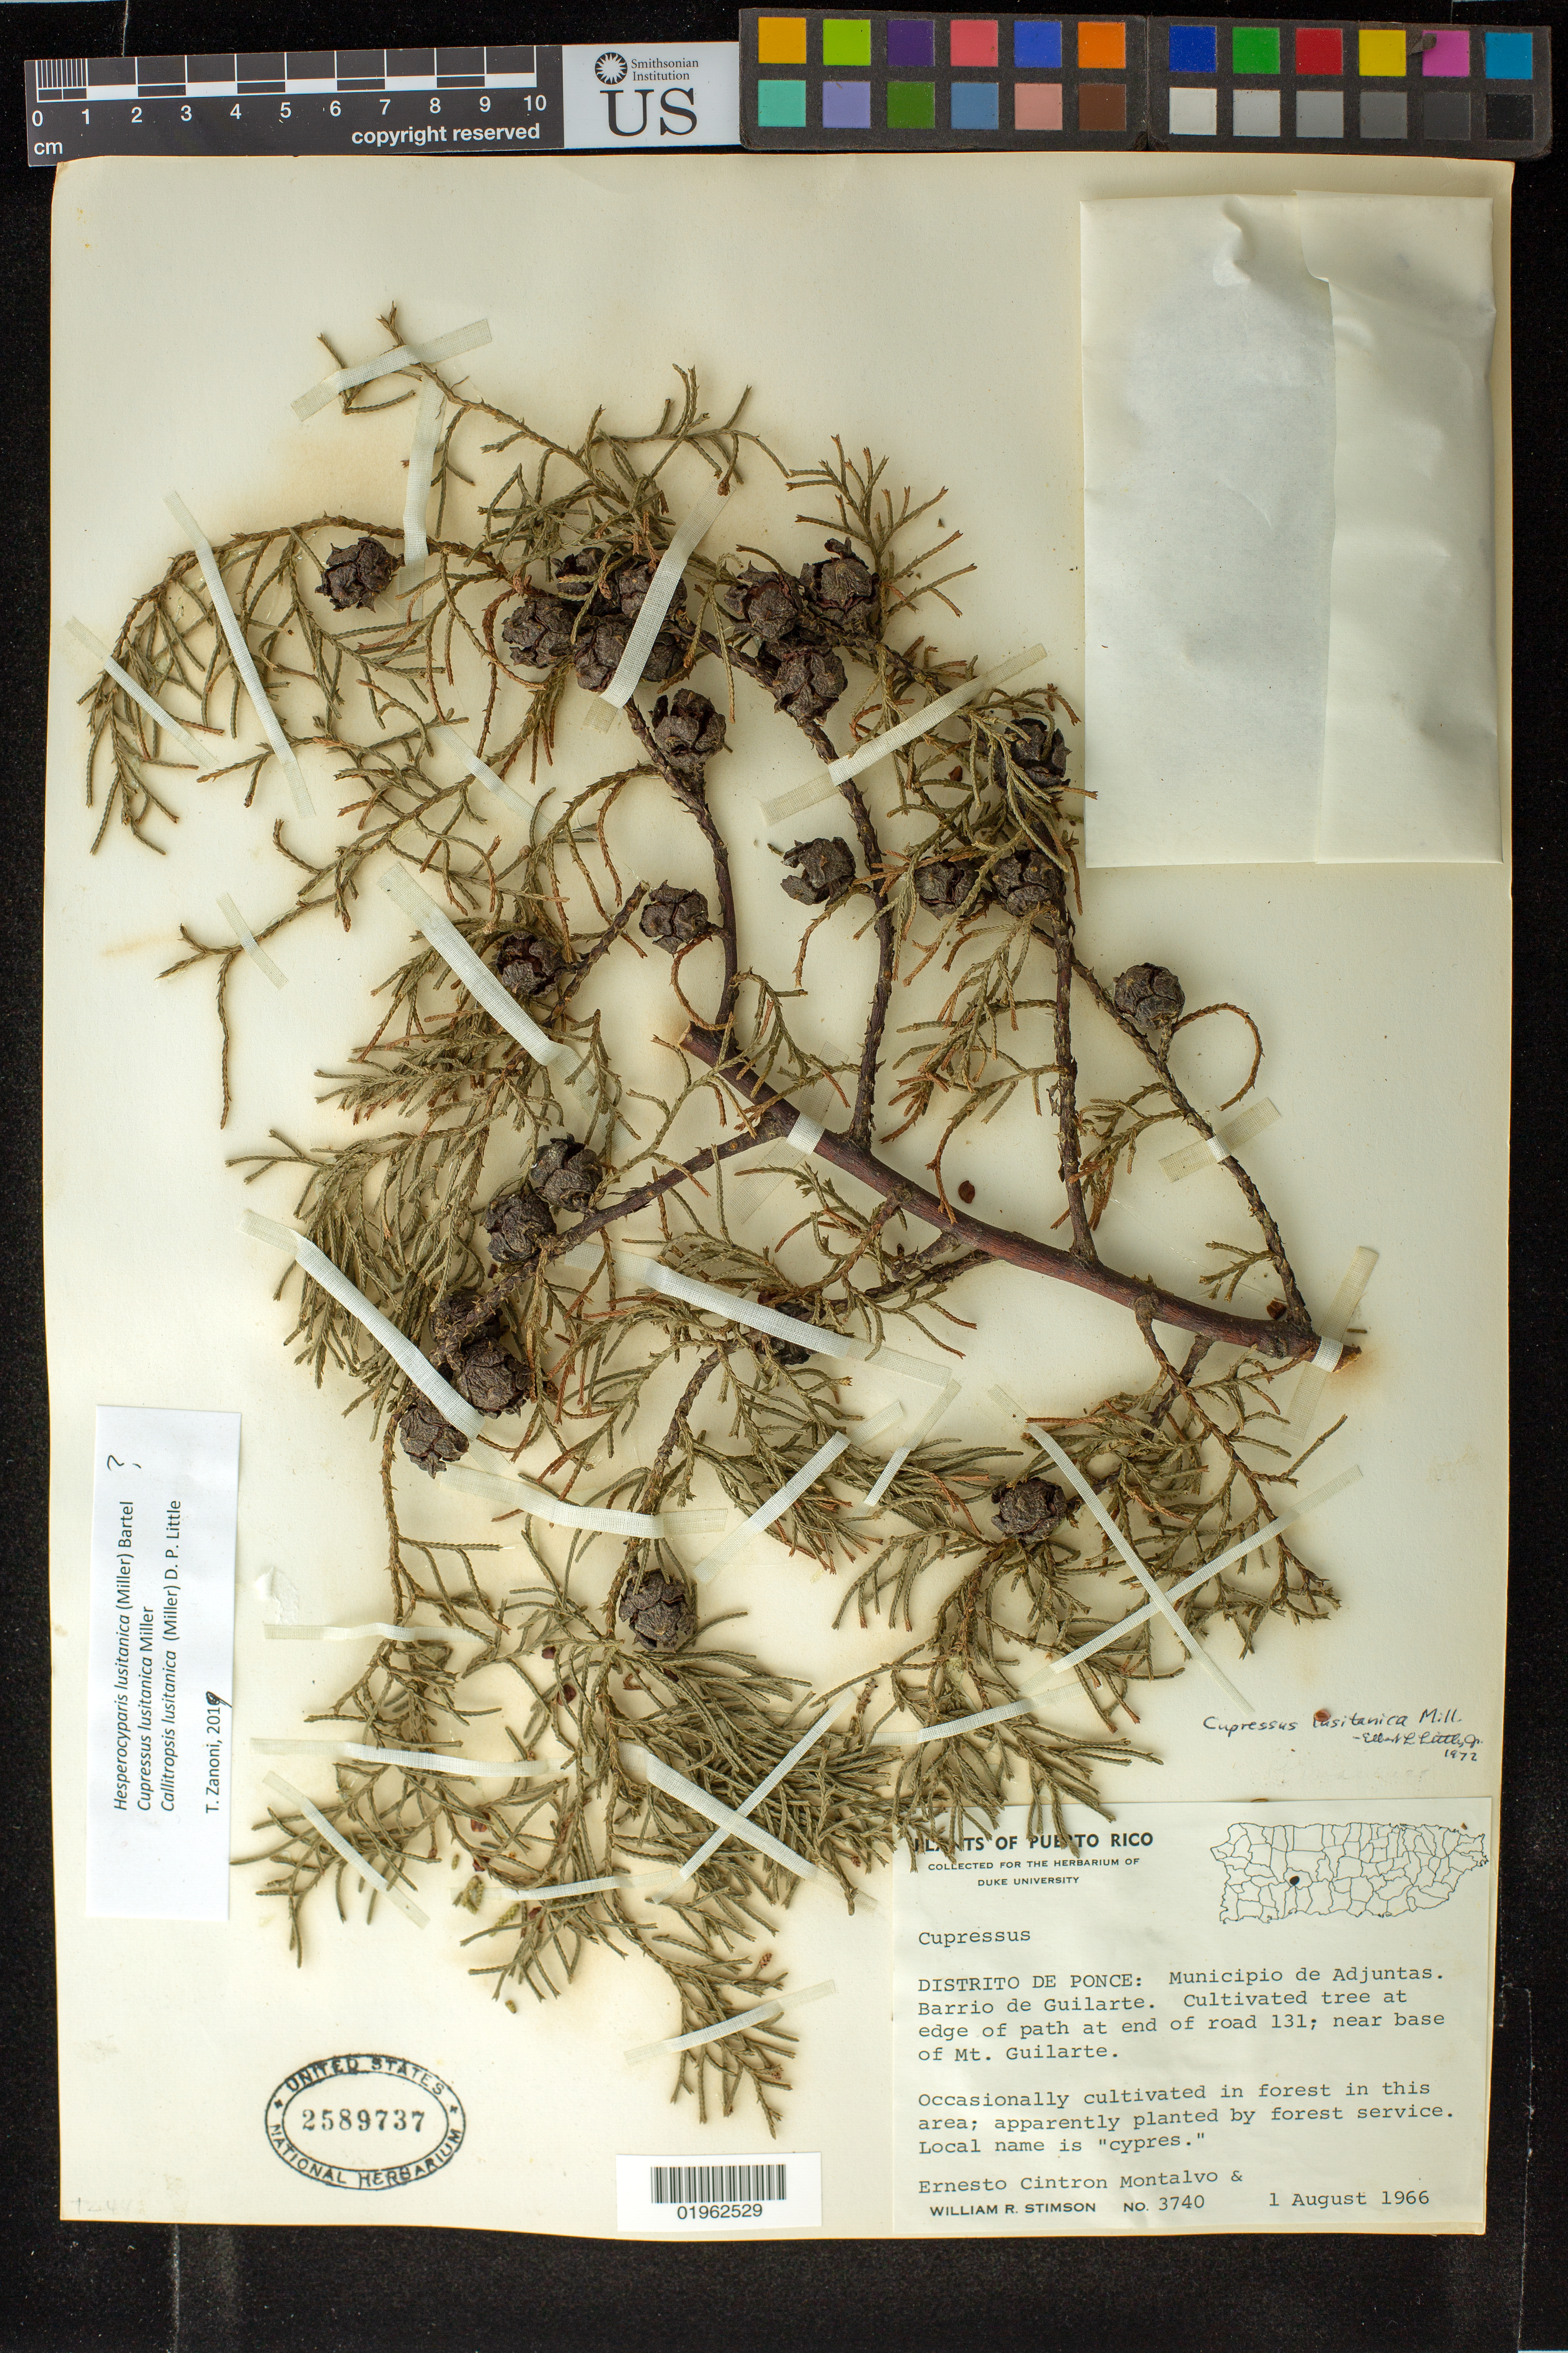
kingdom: Plantae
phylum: Tracheophyta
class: Pinopsida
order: Pinales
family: Cupressaceae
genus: Hesperocyparis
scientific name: Hesperocyparis lusitanica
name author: (Miller) Bartel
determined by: Zanoni, T. A., (NY), New York Botanical Garden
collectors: E. Montalvo & W. R. Stimson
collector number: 3740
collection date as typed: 01 Aug 1966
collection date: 1966-08-01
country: Puerto Rico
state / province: Adjuntas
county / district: Ponce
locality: Barrio de Guilarte. along path at end of Rd. 131; near base of Mt. Guilarte.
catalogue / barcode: US 2589737